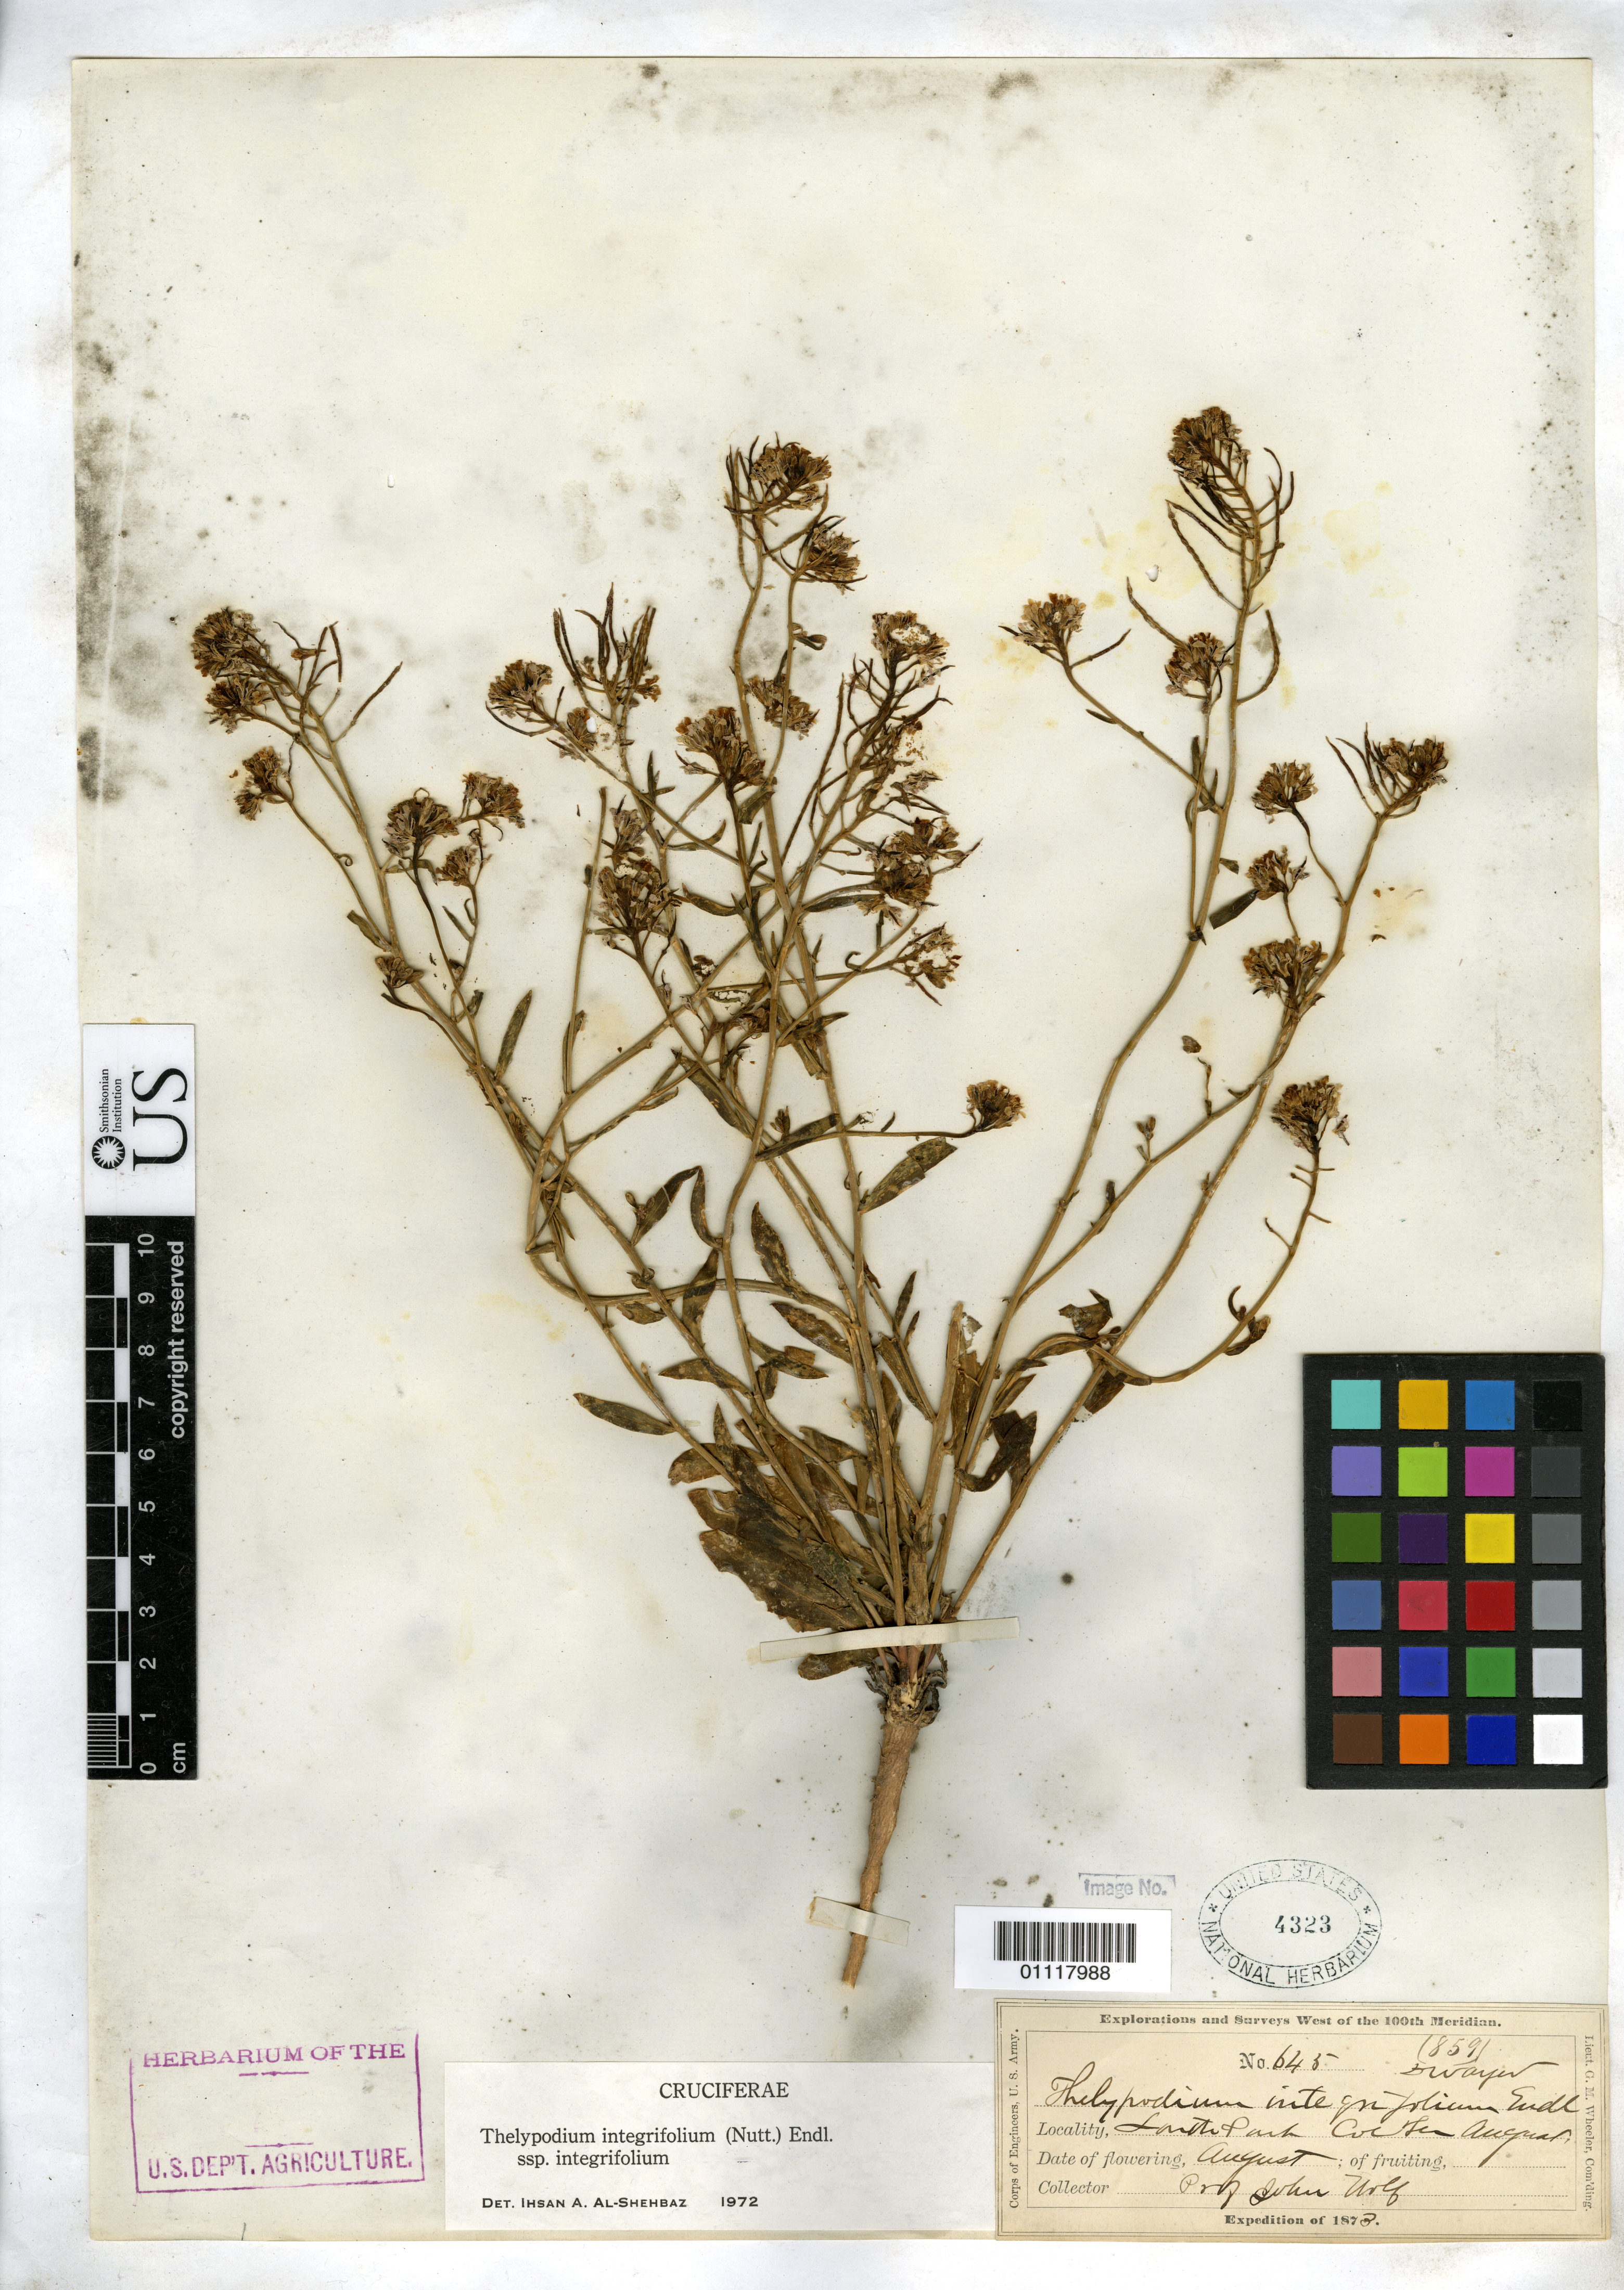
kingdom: Plantae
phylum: Tracheophyta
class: Magnoliopsida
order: Brassicales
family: Brassicaceae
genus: Thelypodium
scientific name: Thelypodium integrifolium subsp. integrifolium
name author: (Nutt.) Endl.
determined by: Al-Shehbaz, I. A., (MO), Missouri Botanical Garden (UNITED STATES)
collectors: J. Wolf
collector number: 645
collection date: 1873-08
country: United States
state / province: Colorado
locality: South Park, Col.ter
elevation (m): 1829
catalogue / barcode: US 4323